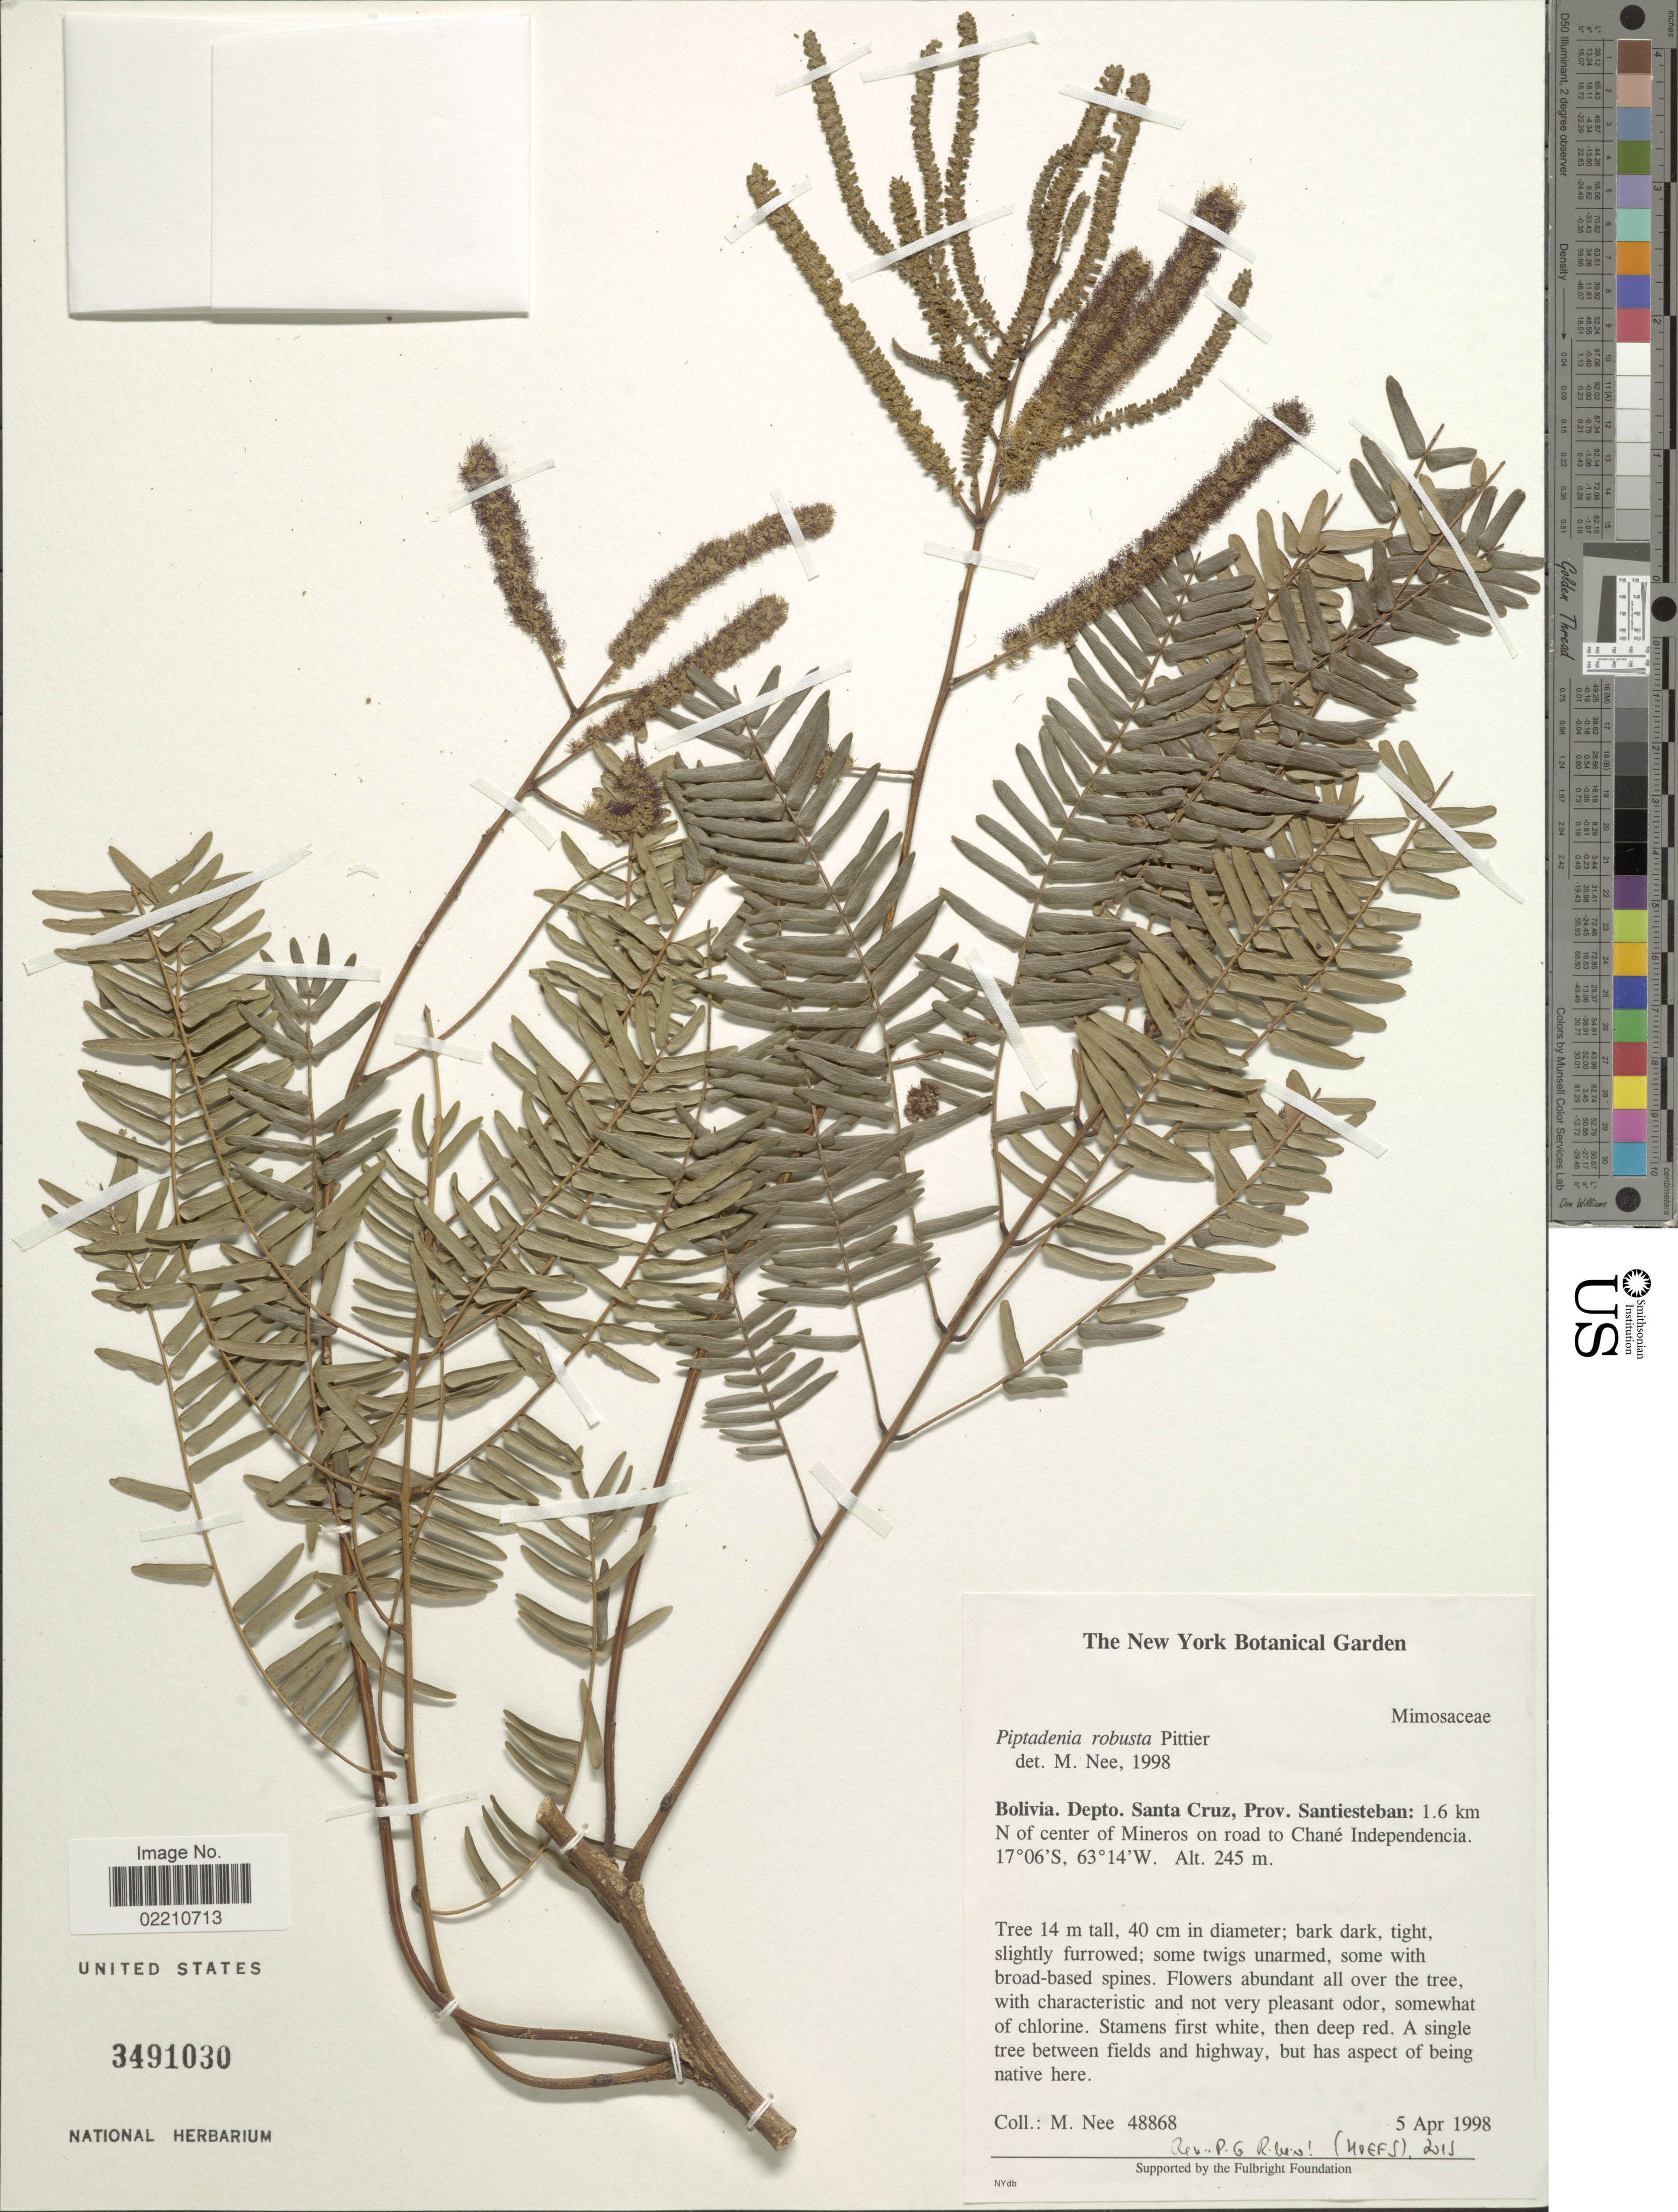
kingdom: Plantae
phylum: Tracheophyta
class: Magnoliopsida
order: Fabales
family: Fabaceae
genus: Piptadenia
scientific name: Piptadenia robusta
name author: Pittier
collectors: M. Nee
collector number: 48868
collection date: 1998-04-05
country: Bolivia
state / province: Santa Cruz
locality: Prov. Santiesteban: 1.6 km N of center of Minores on road to Chané Independencia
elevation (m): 245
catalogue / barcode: US 3491030